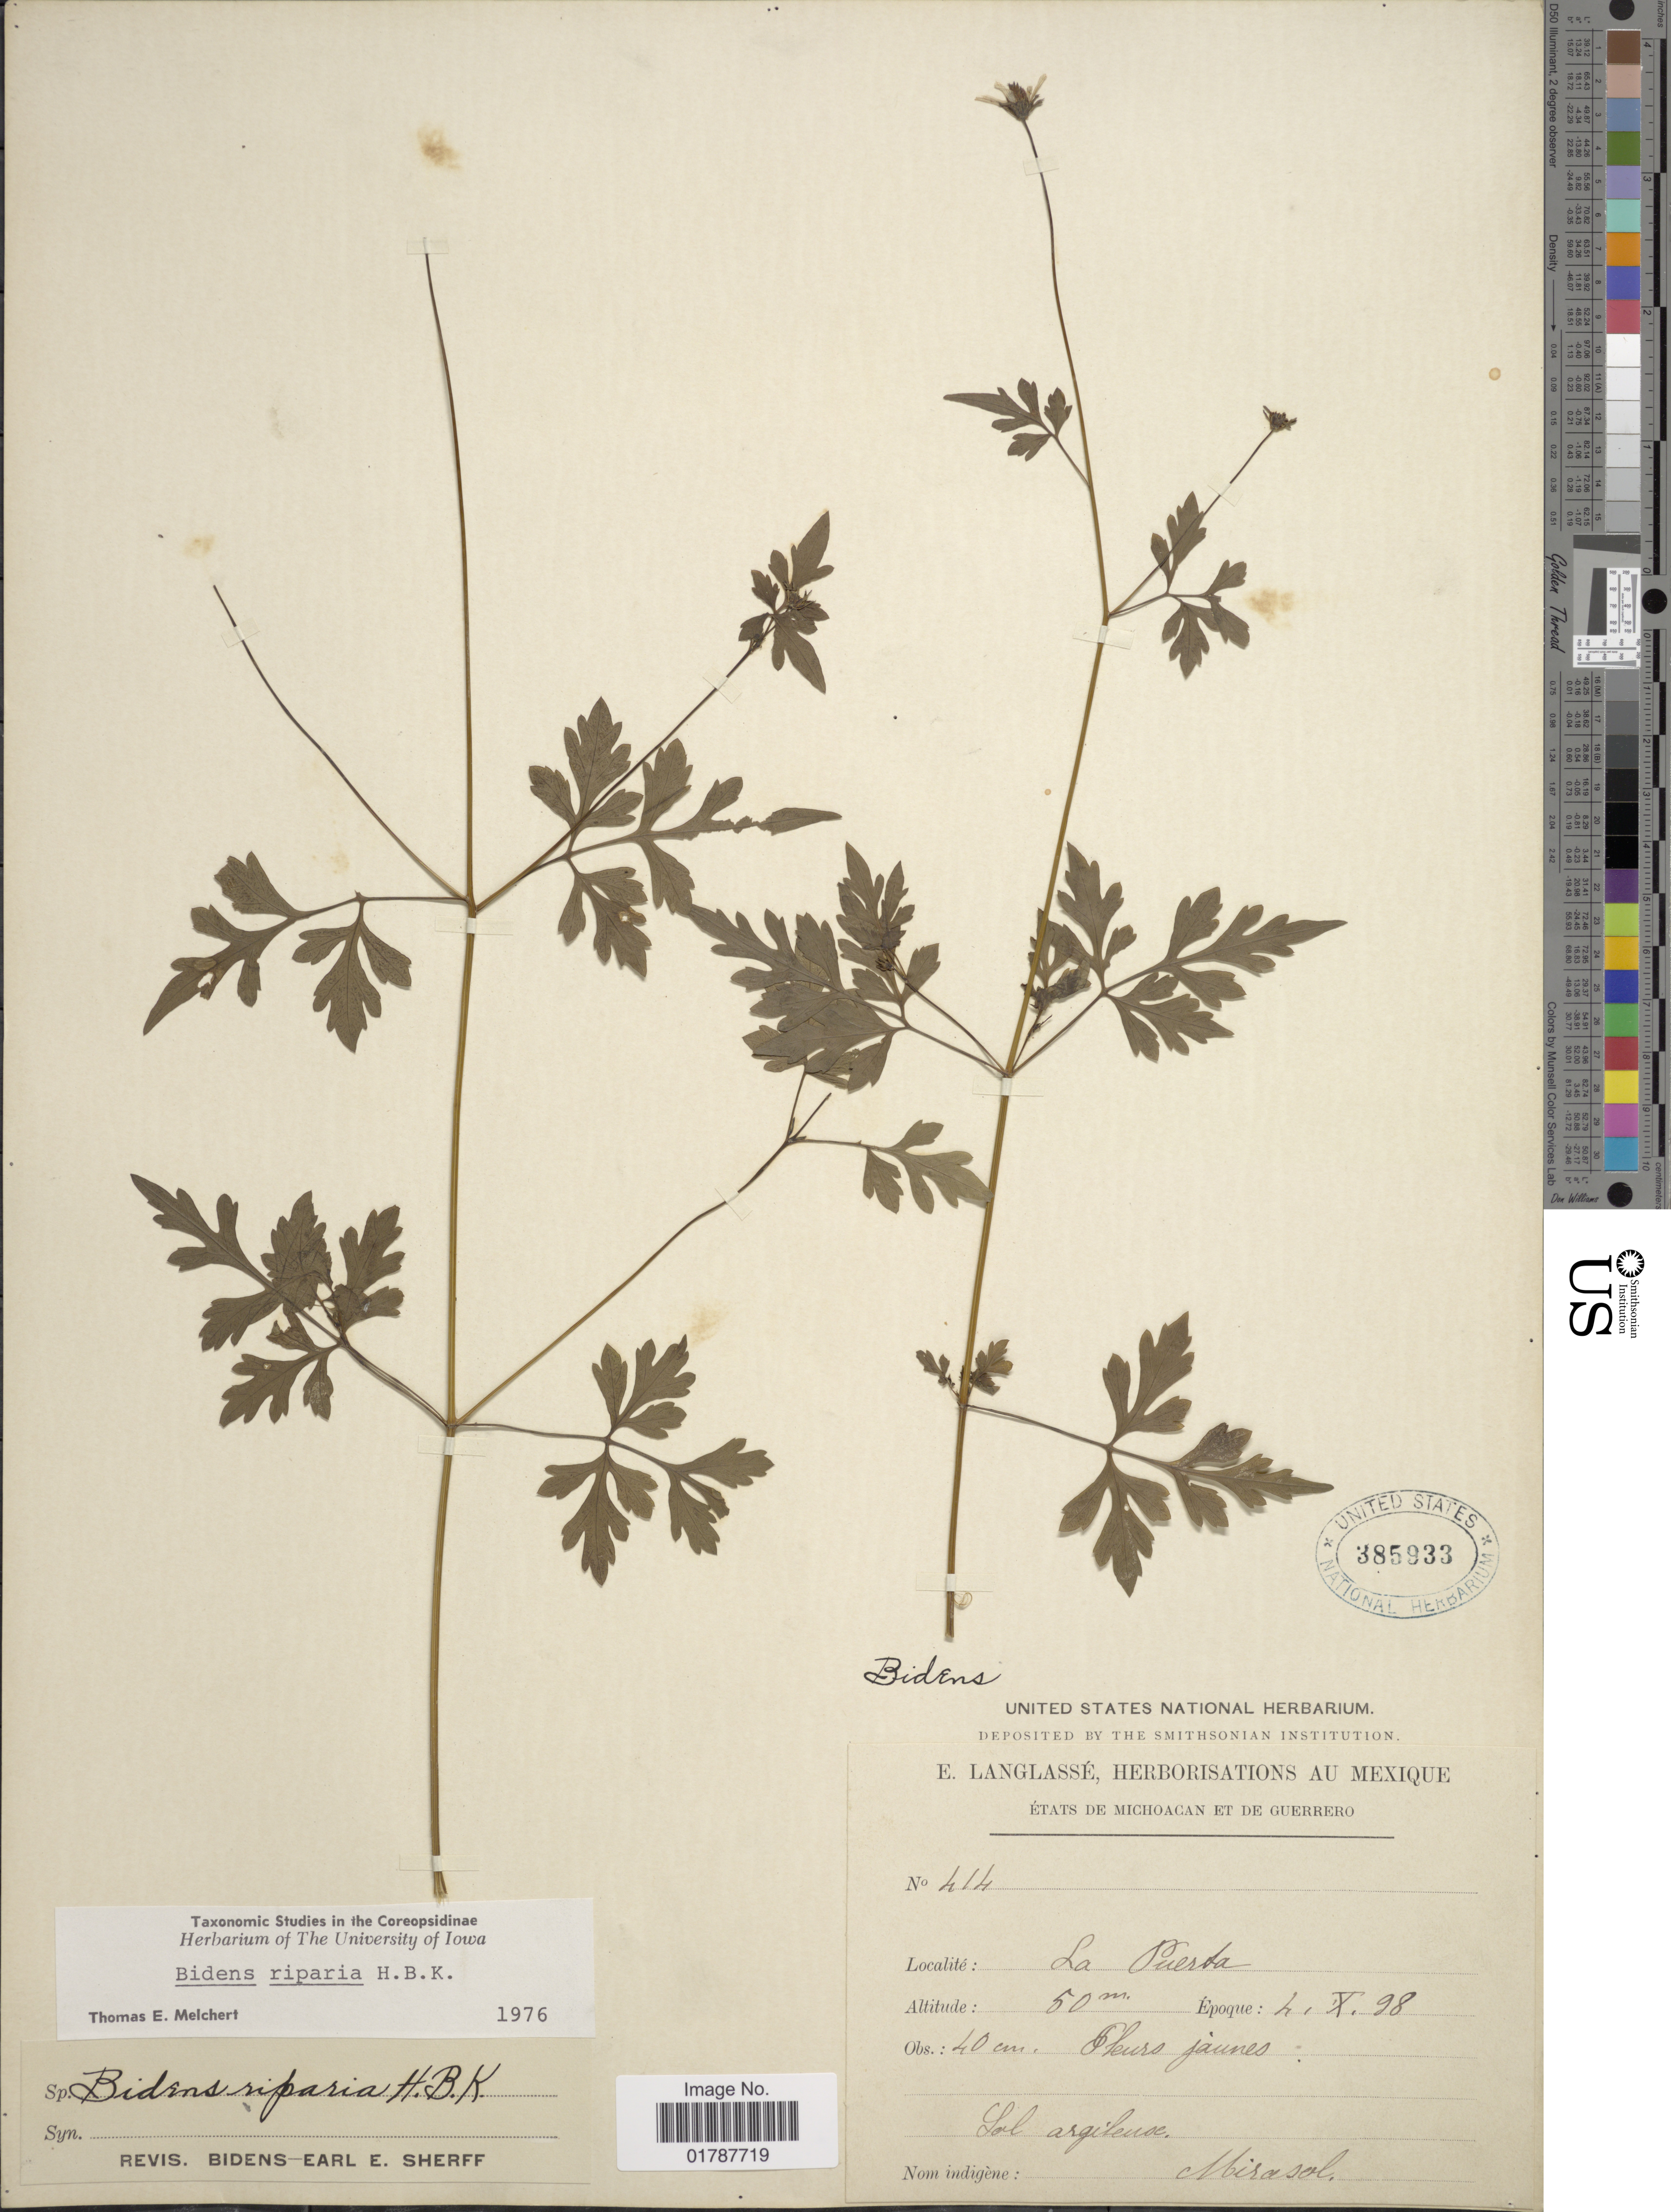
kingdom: Plantae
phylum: Tracheophyta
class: Magnoliopsida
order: Asterales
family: Asteraceae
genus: Bidens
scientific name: Bidens riparia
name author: Kunth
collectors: E. Langlassé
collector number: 414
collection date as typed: Transcribed d/m/y: 4/10/98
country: Mexico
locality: Etats de Michoacan et de Guerrero, La Puerta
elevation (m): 50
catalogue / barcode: US 385933